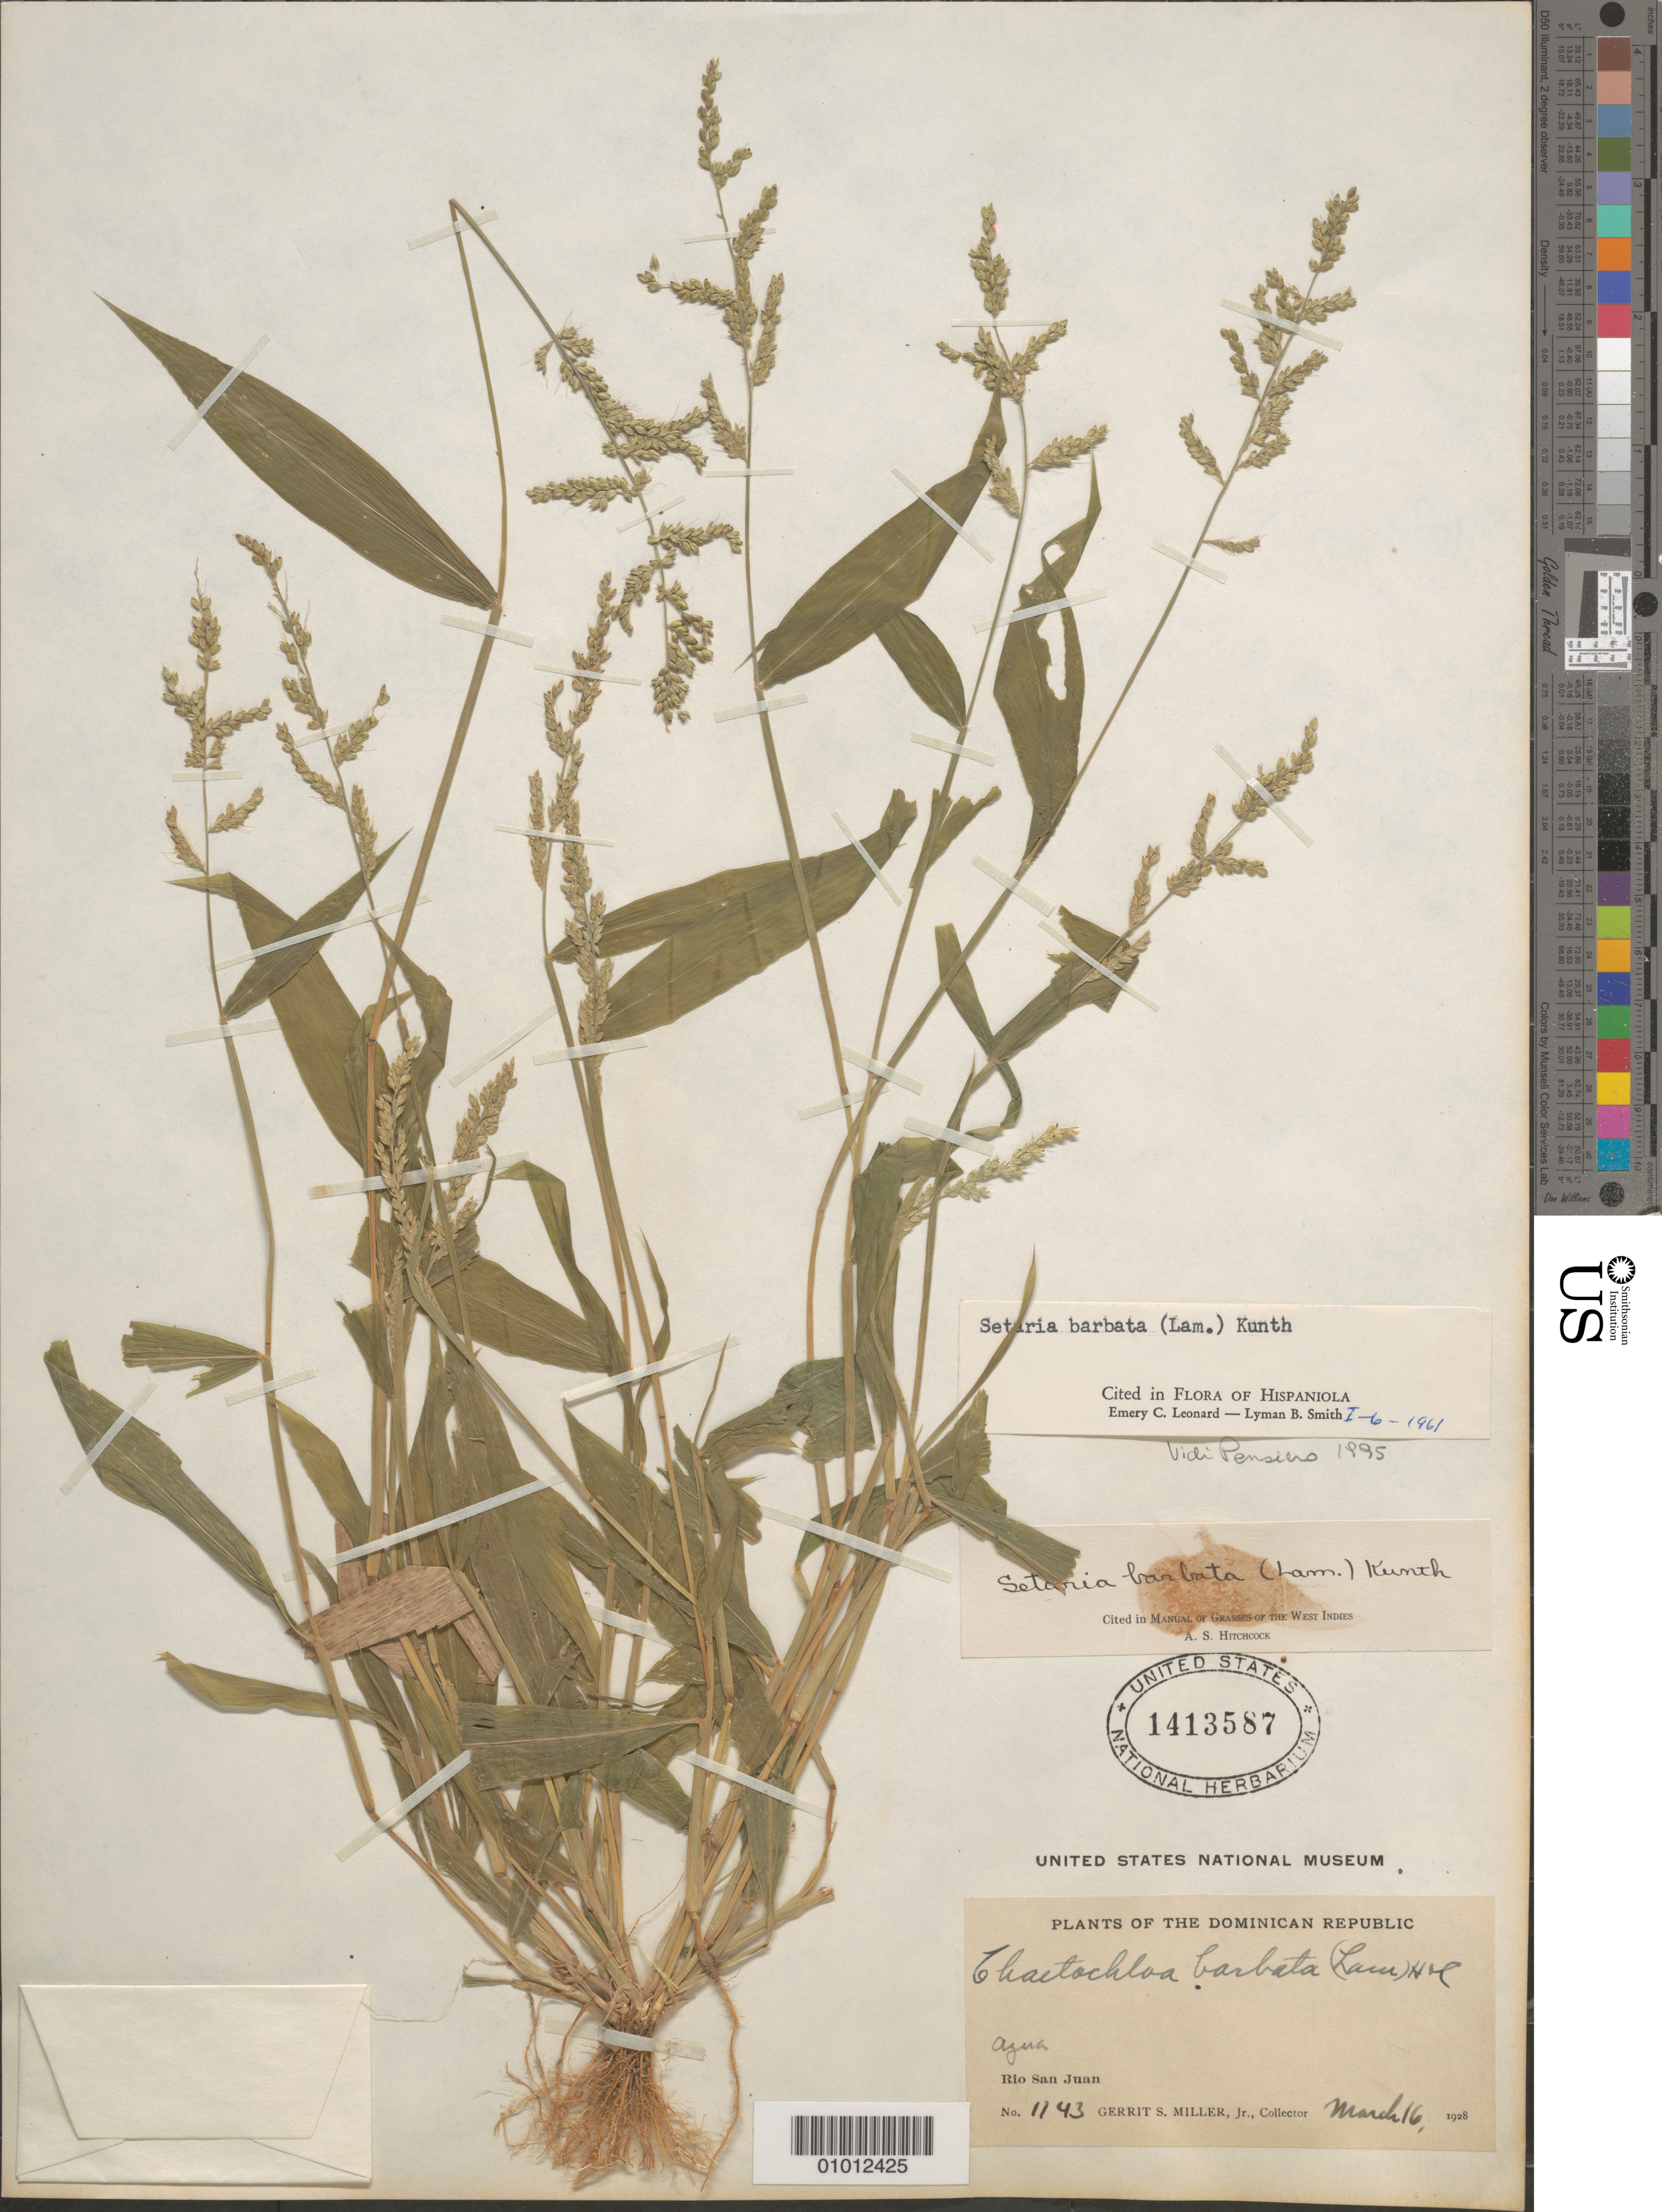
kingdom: Plantae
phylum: Tracheophyta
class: Liliopsida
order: Poales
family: Poaceae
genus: Setaria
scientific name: Setaria barbata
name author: (Lam.) Kunth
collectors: G. S. Miller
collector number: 1143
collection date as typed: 16 Mar 1928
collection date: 1928-03-16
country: Dominican Republic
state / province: María Trinidad Sanchez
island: Hispaniola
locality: Rio San Juan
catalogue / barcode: US 1413587